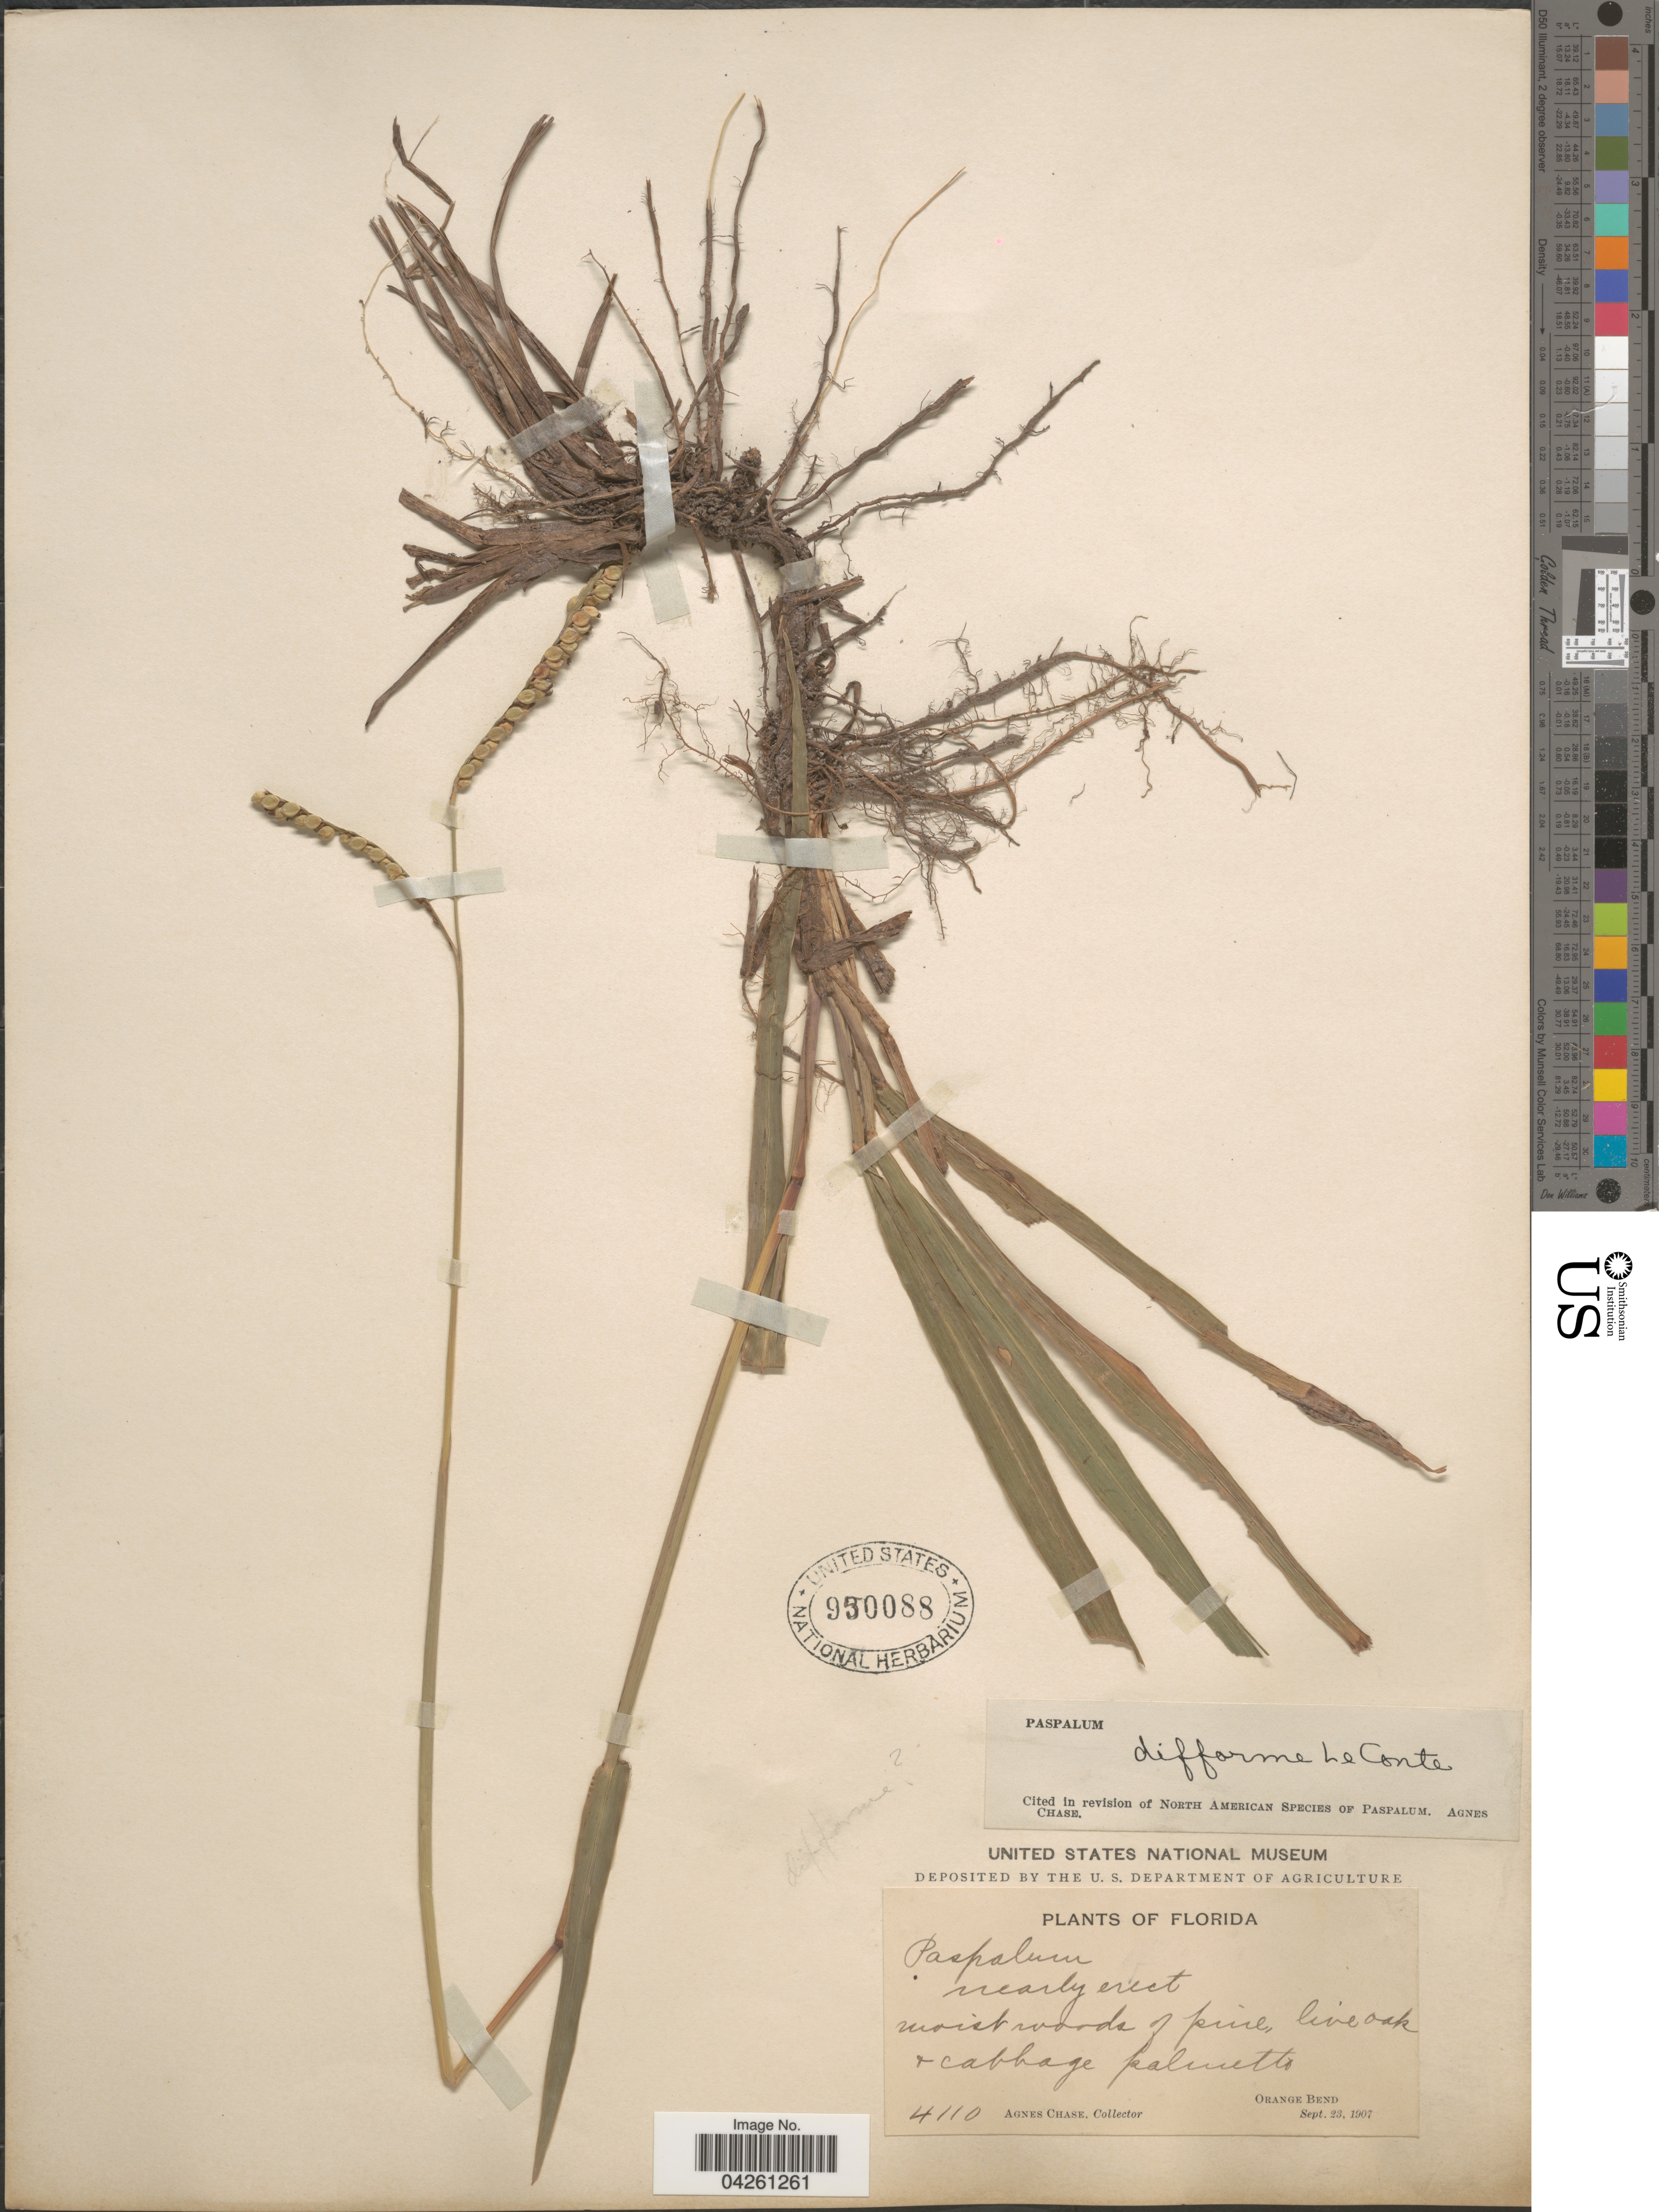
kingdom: Plantae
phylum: Tracheophyta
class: Liliopsida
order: Poales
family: Poaceae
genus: Paspalum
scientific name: Paspalum difforme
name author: Leconte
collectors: A. Chase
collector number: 4110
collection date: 1907-09-23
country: United States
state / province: Florida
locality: Moist woods of pine, live oak + cabbage palmetto. Orange Bend.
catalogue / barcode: US 950088